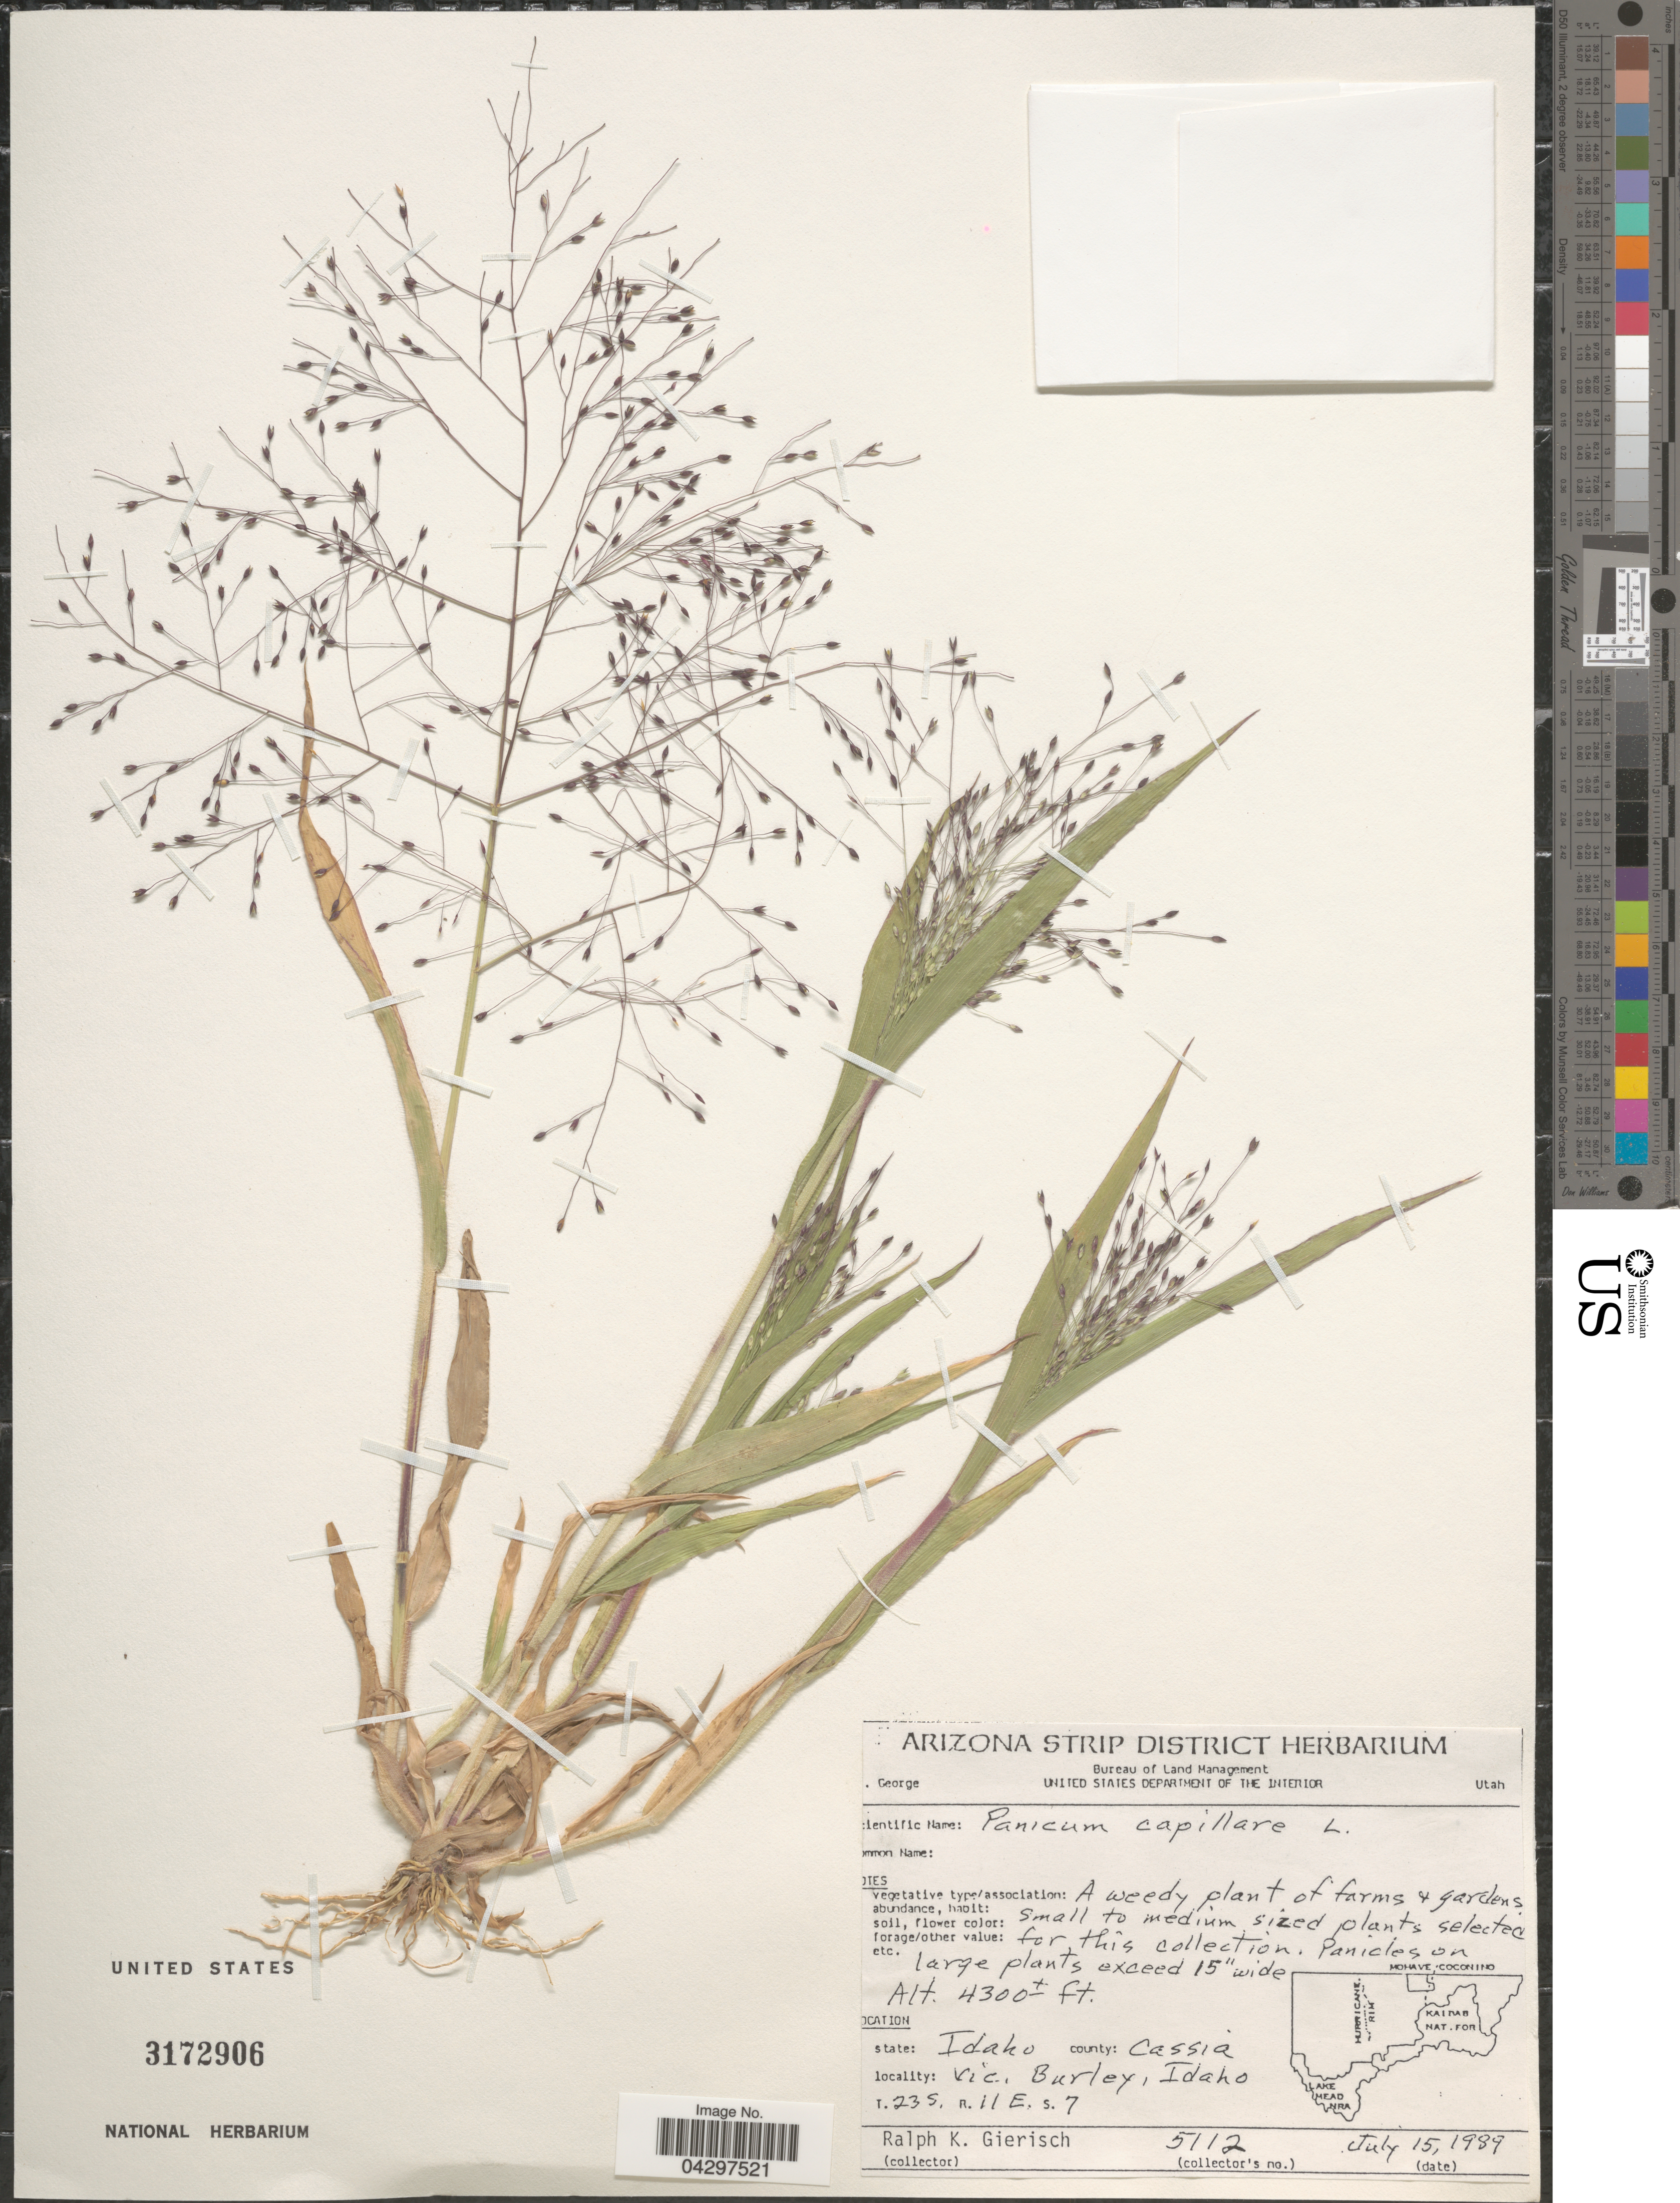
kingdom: Plantae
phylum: Tracheophyta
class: Liliopsida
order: Poales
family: Poaceae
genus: Panicum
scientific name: Panicum capillare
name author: L.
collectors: R. Gierisch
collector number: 5112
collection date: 1989-07-15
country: United States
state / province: Utah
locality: County: Cassia. Vic. Burley, T.23S, R.11E, S.7.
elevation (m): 1311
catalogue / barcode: US 3172906